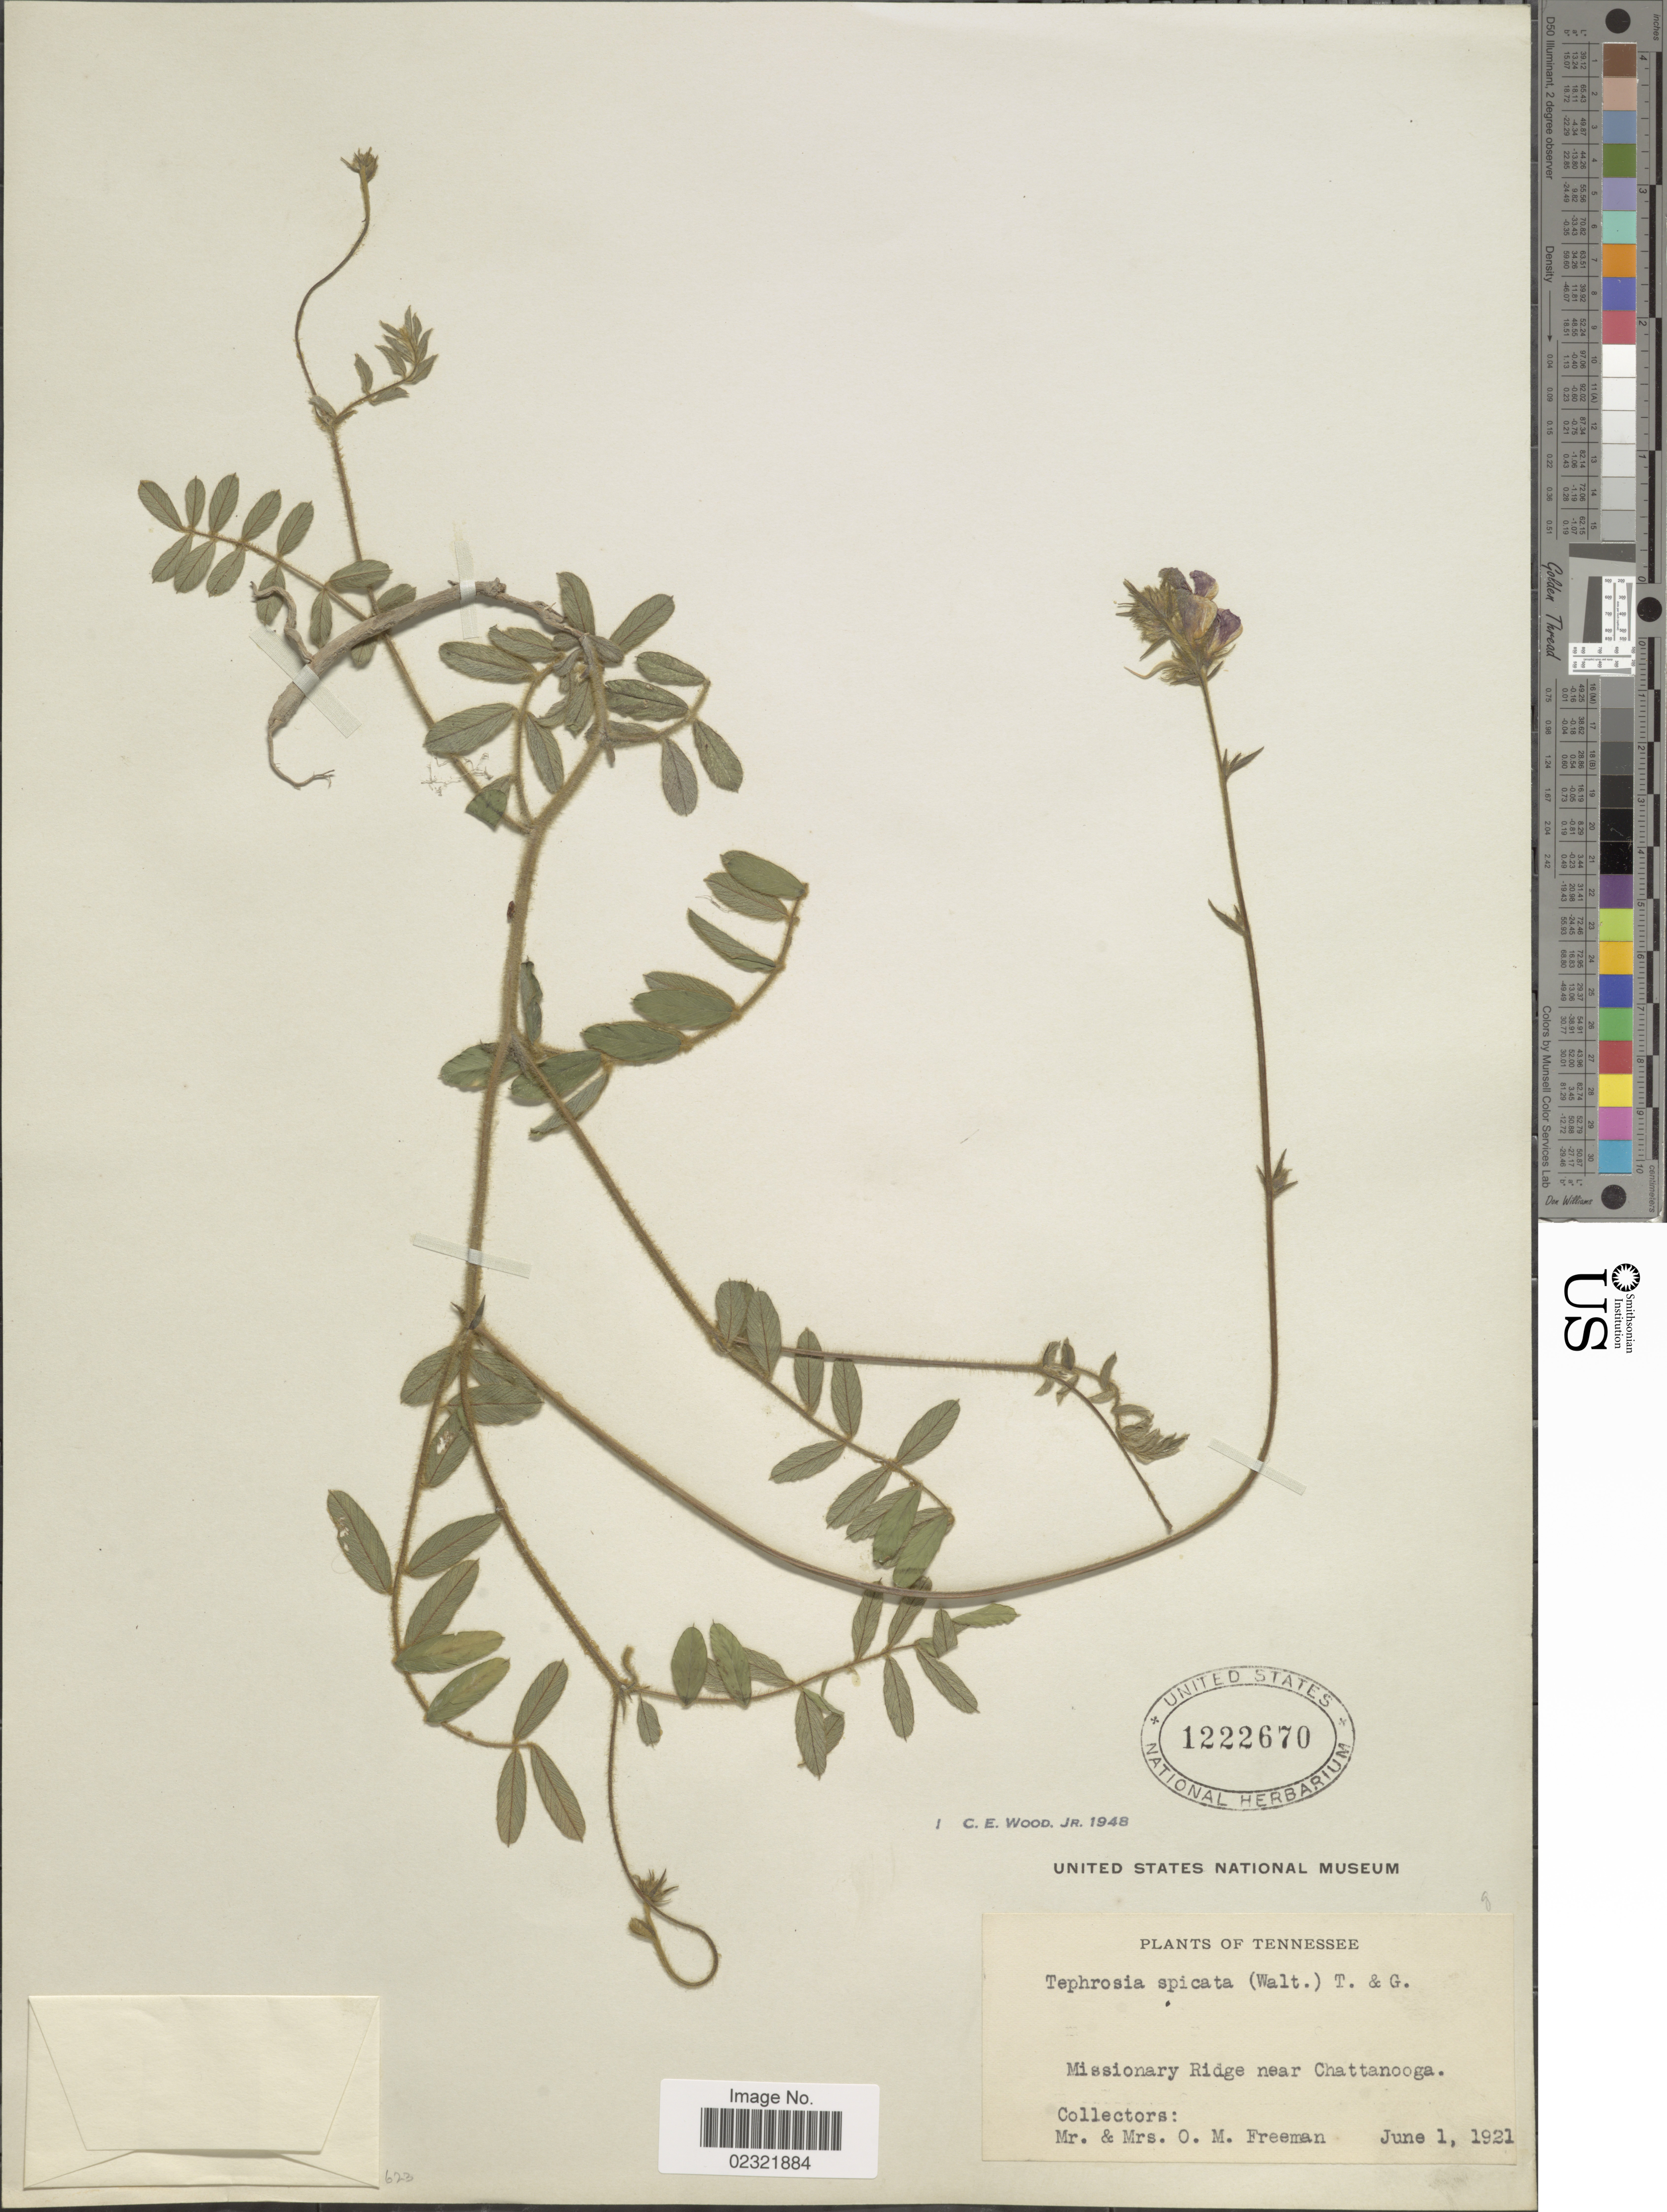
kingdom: Plantae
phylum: Tracheophyta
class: Magnoliopsida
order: Fabales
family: Fabaceae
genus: Tephrosia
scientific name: Tephrosia spicata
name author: (Walter) Torr. & A. Gray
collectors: O. Freeman & O. Freeman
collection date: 1921-06-01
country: United States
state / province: Tennessee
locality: Missionary Ridge near Chattanooga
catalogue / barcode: US 1222670